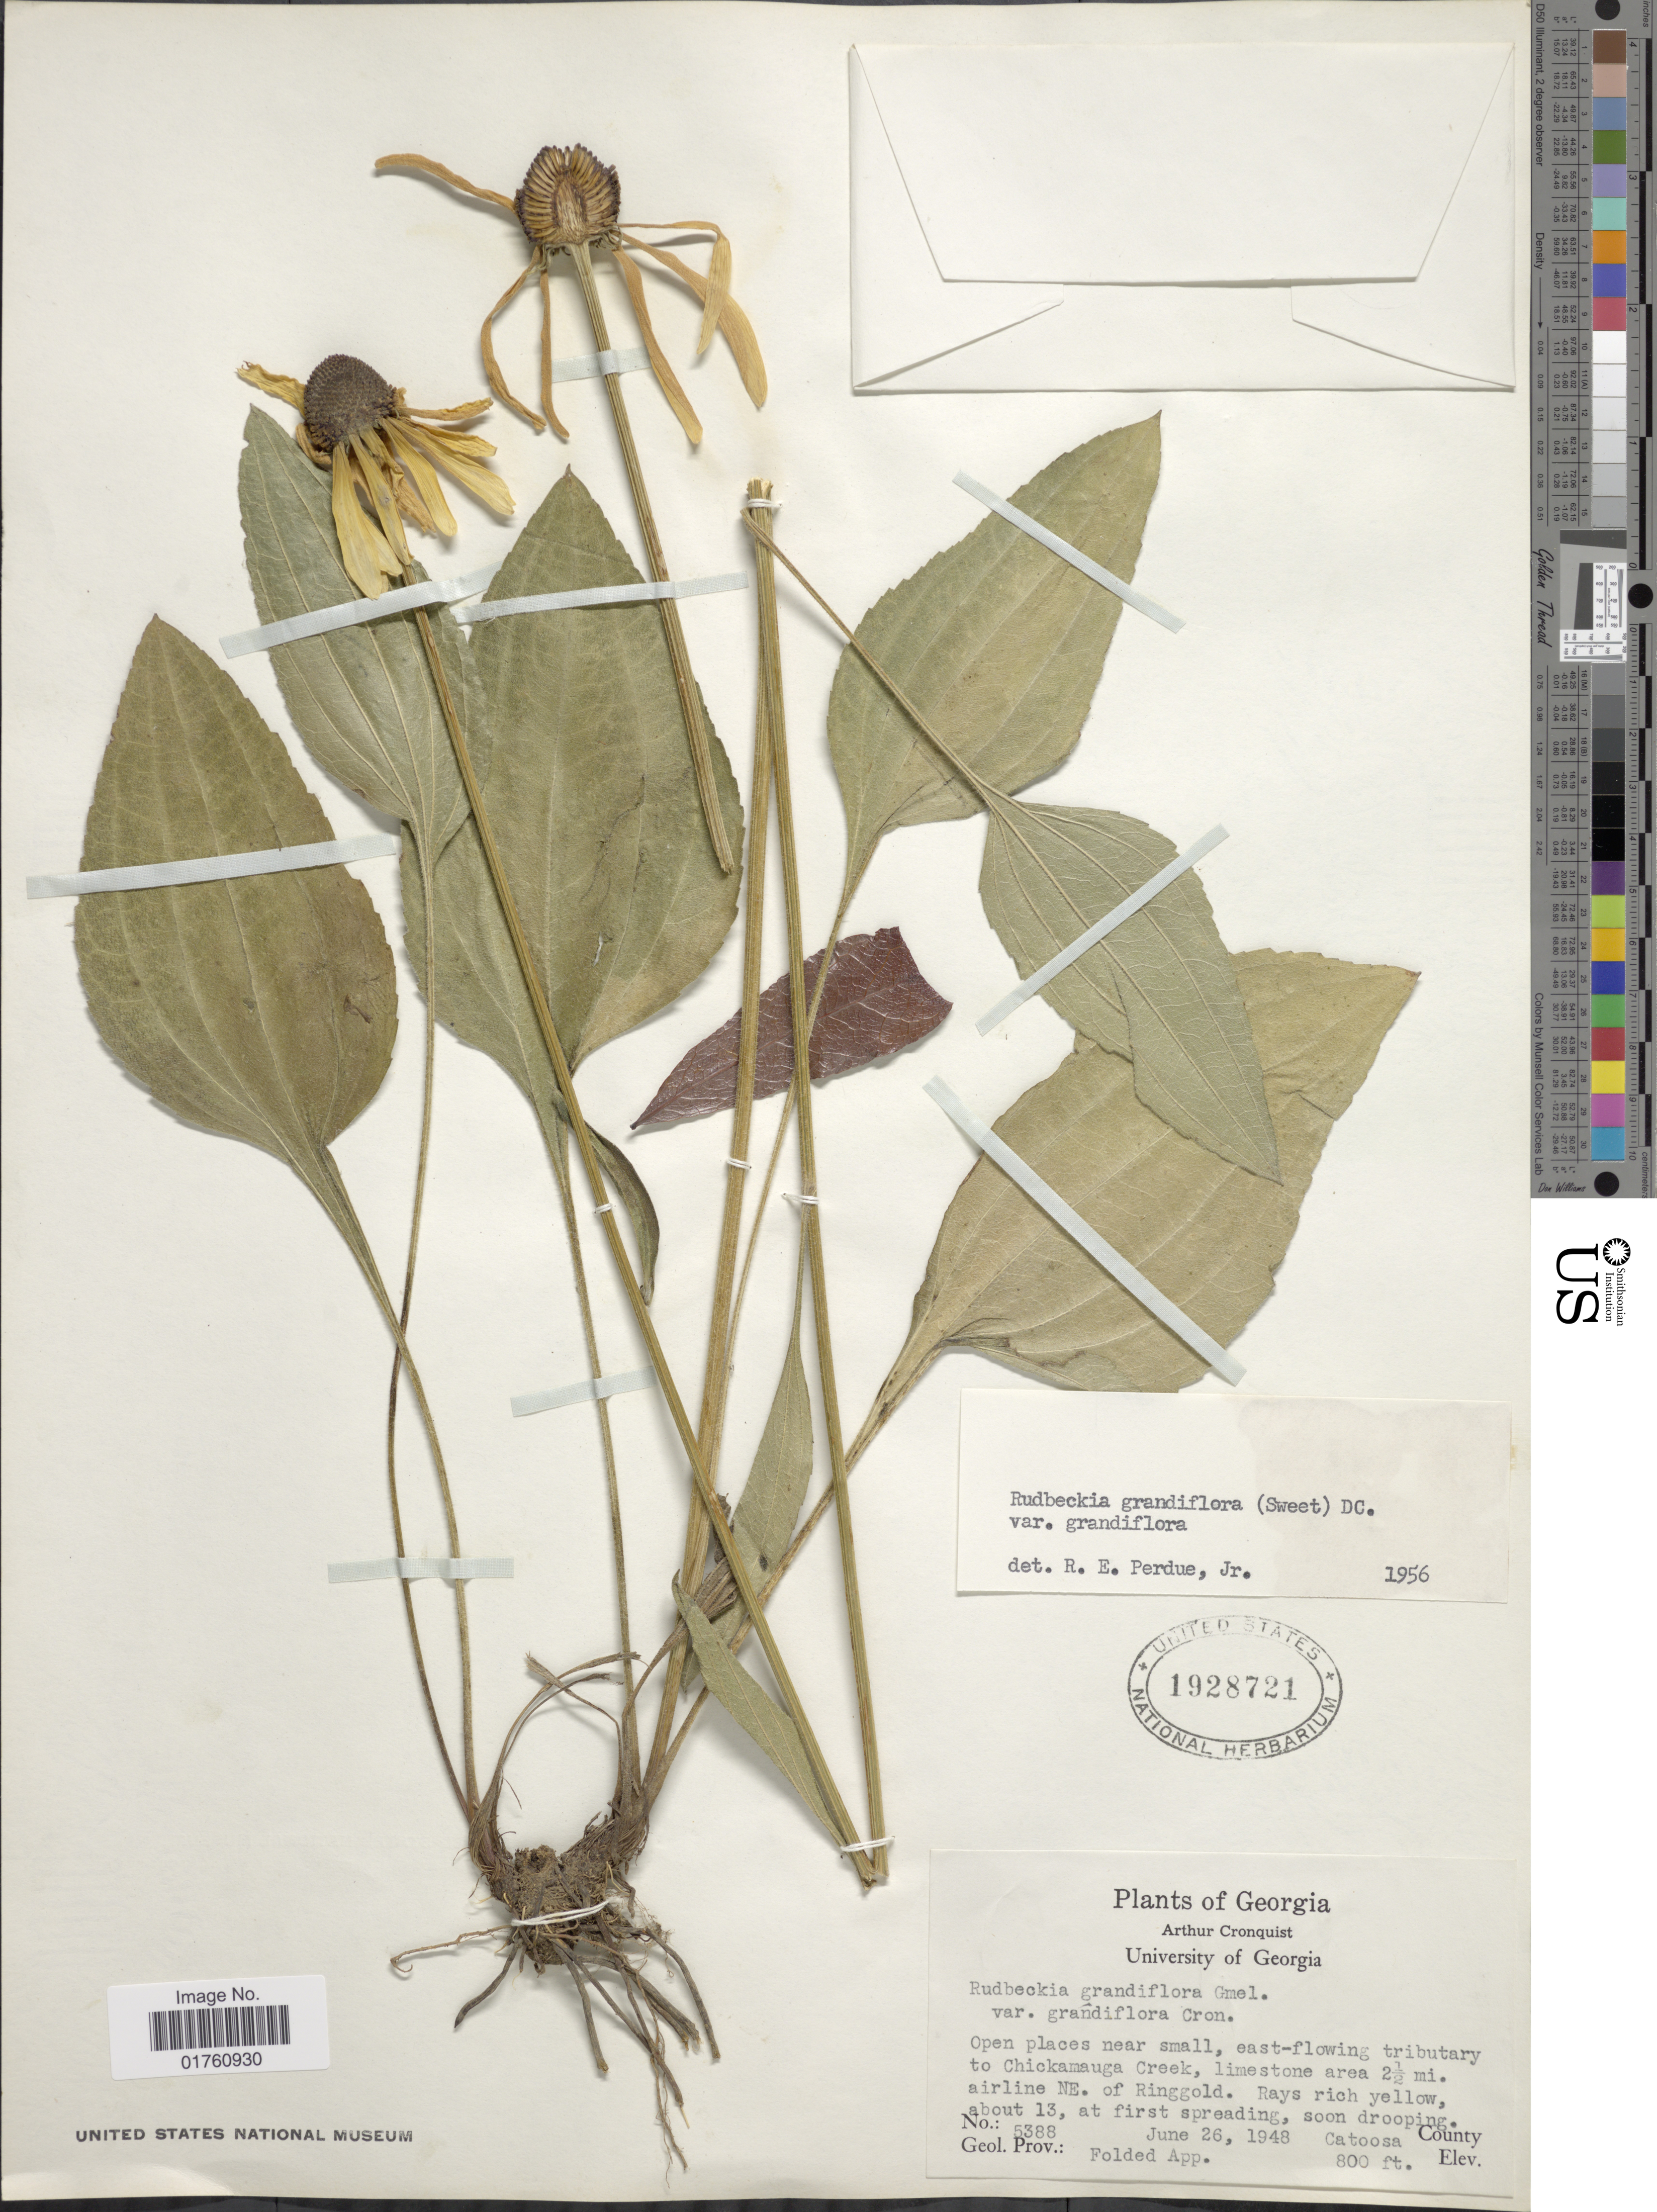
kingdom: Plantae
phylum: Tracheophyta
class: Magnoliopsida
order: Asterales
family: Asteraceae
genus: Rudbeckia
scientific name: Rudbeckia grandiflora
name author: (Sweet) J.F. Gmel. ex DC.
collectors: A. J. Cronquist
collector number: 5388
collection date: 1948-06-26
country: United States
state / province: Georgia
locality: Open places near small, east-flowing tributary to Chickamauga Creek, limestone area 2½ mi, airline NE of Ringgold, Catoosa County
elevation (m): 244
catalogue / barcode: US 1928721